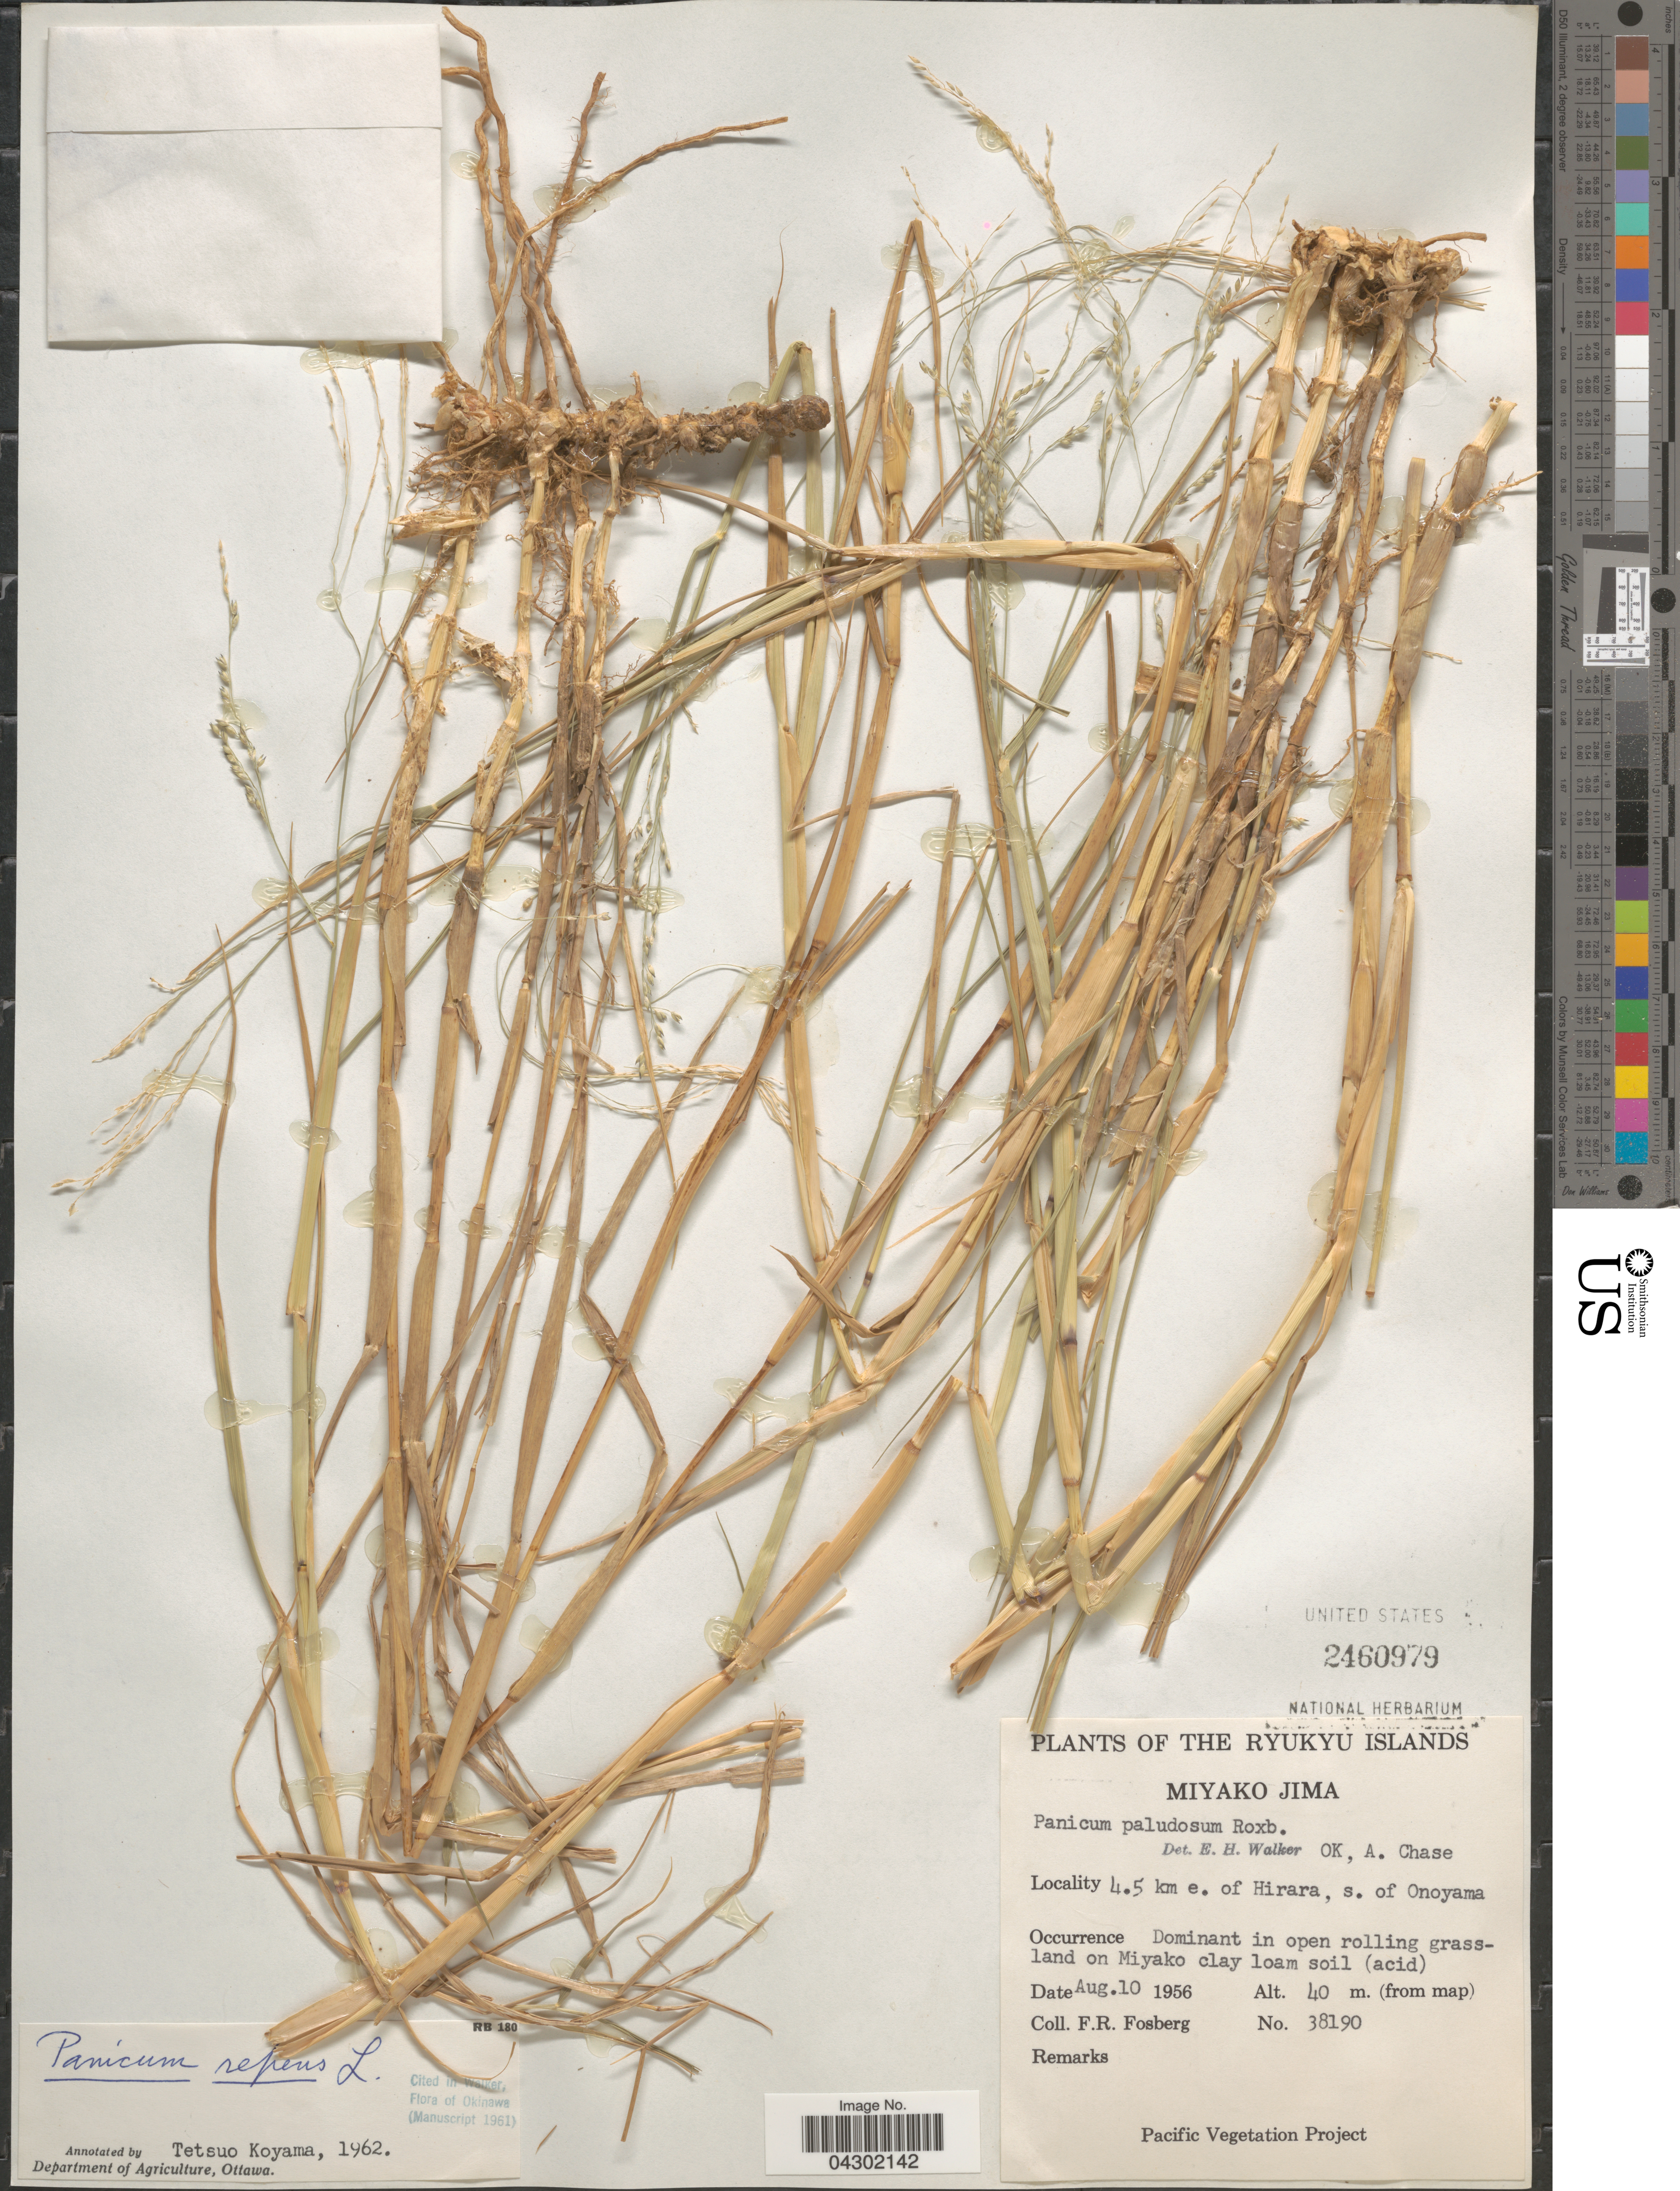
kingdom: Plantae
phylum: Tracheophyta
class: Liliopsida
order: Poales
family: Poaceae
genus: Panicum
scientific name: Panicum repens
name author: L.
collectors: F. R. Fosberg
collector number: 38190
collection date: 1956-08-10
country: Japan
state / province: Okinawa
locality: Ryukyu Islands. Miyako Jima. 4.5 km e. of Hirara, s. of Onoyama. Dominant in open rolling grassland on Miyako clay loam soil (acid).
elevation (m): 40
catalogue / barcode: US 2460979